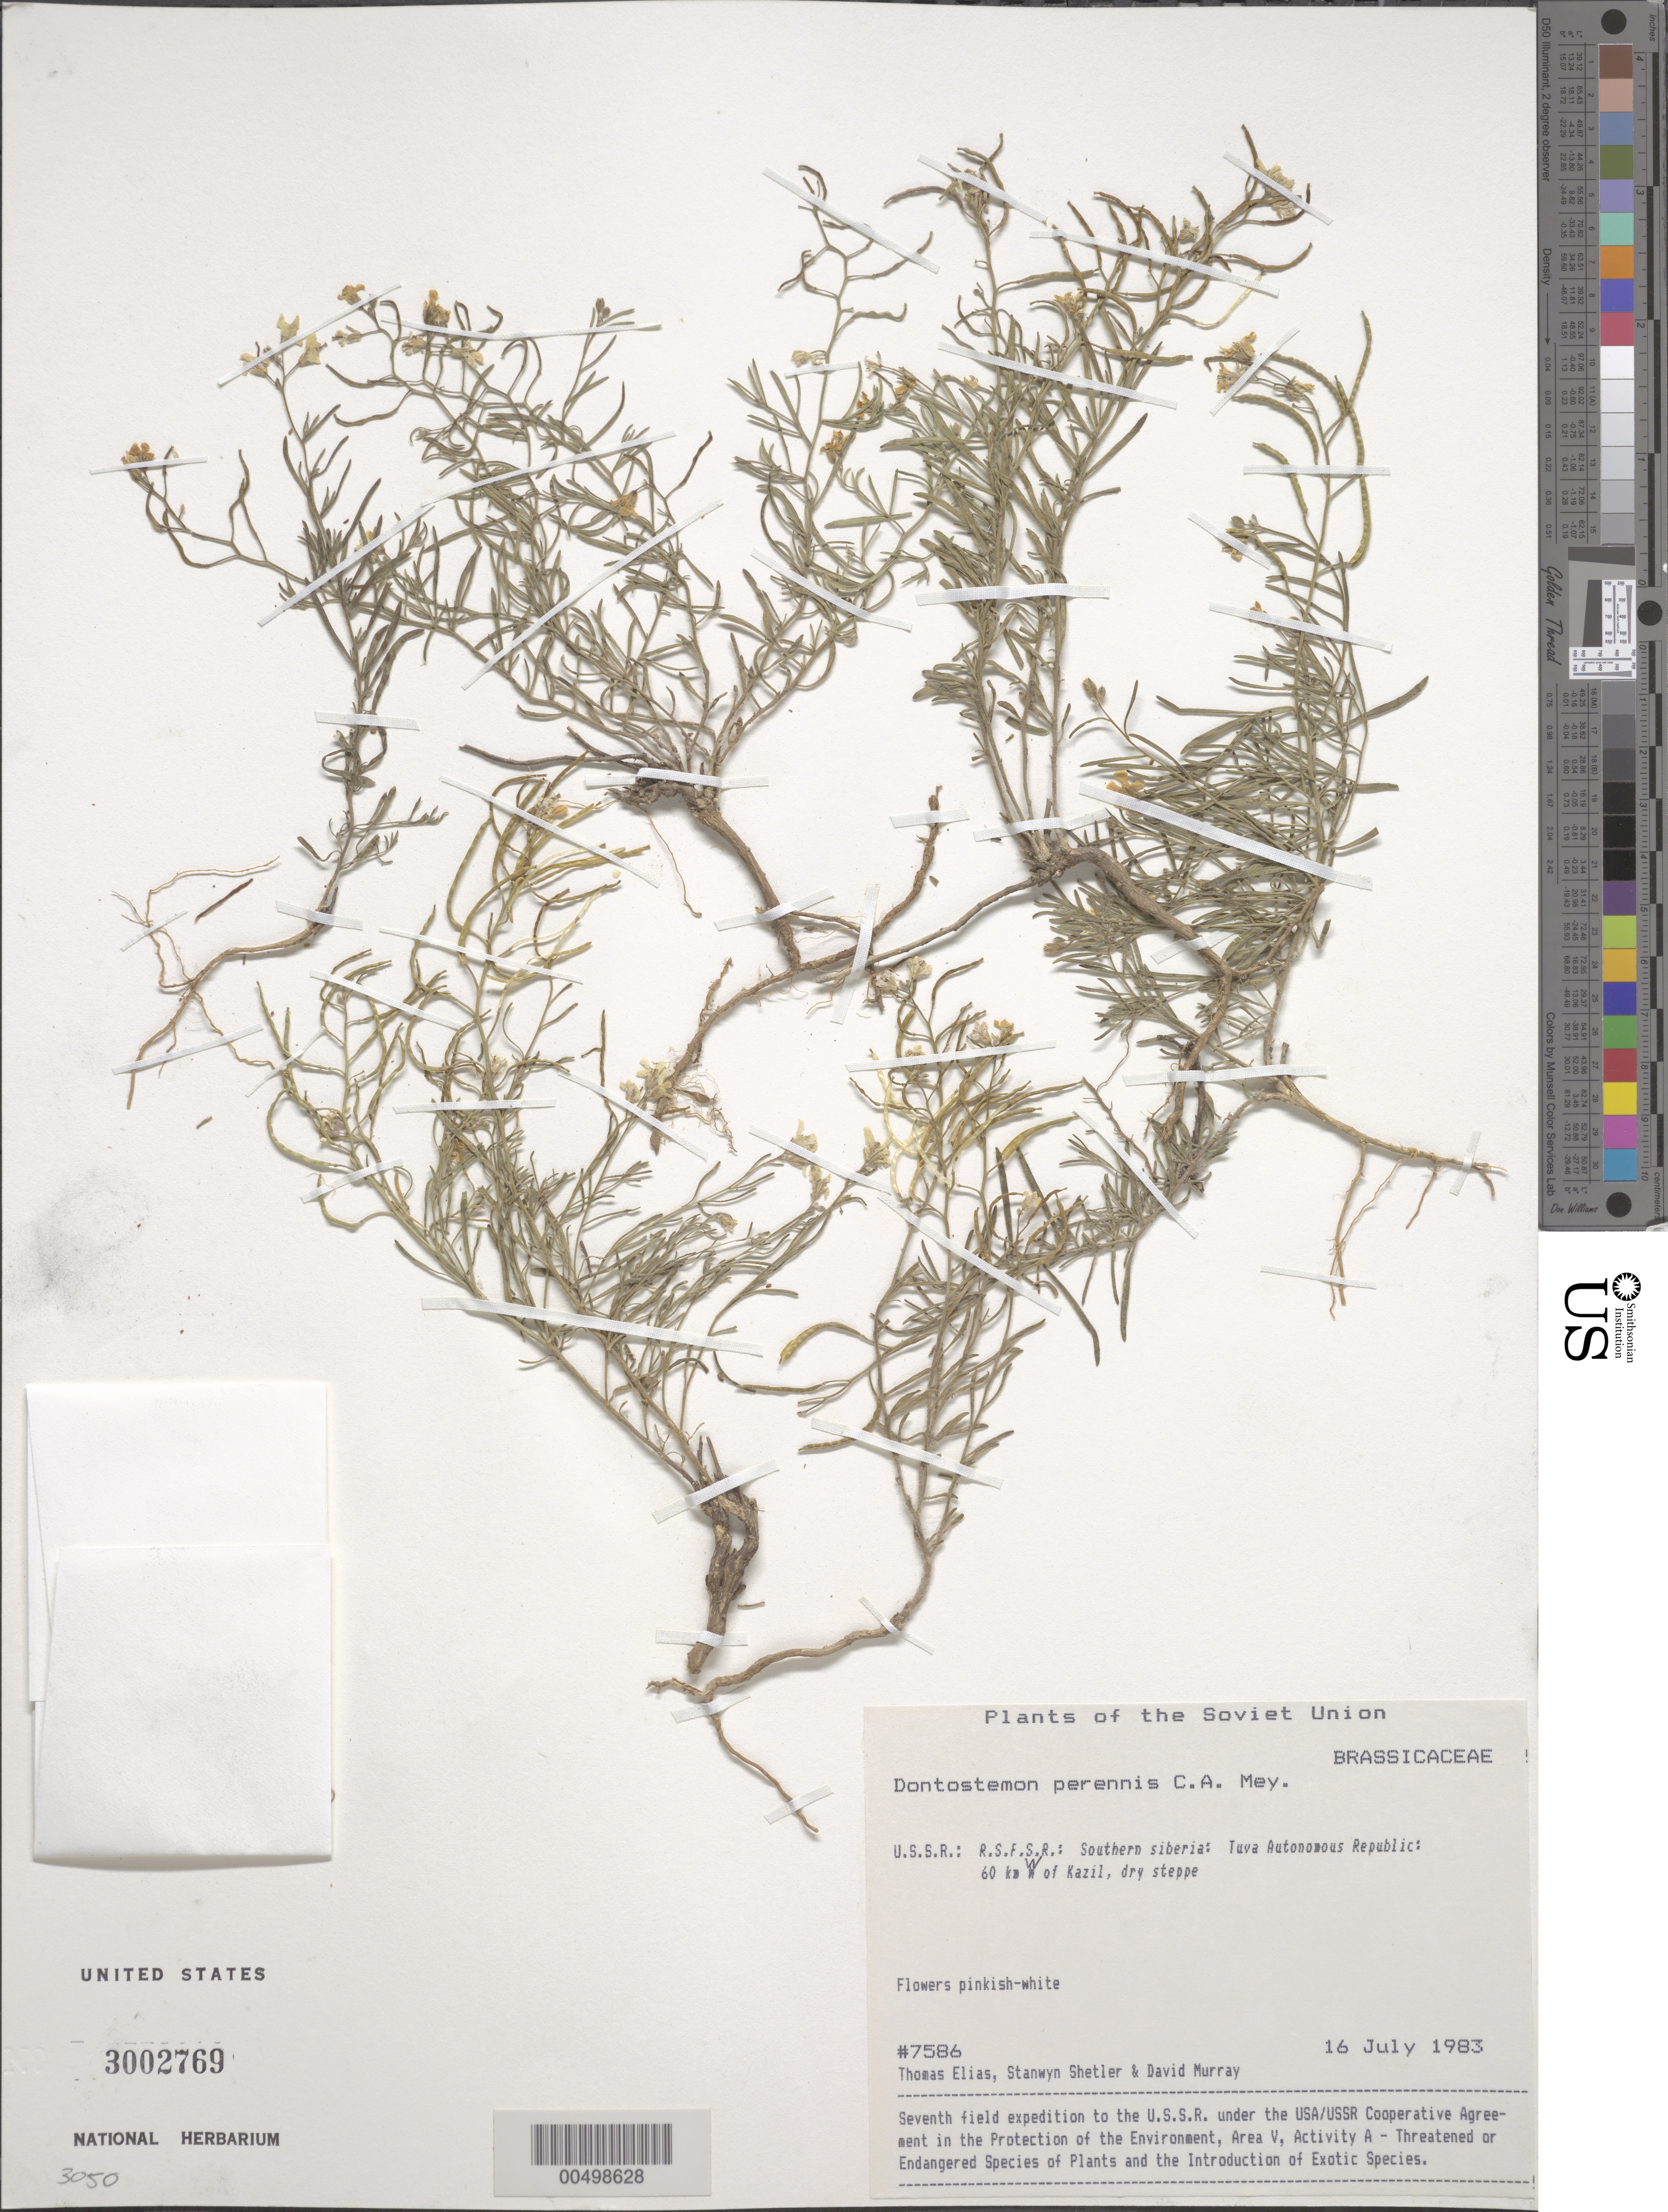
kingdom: Plantae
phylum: Tracheophyta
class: Magnoliopsida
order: Brassicales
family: Brassicaceae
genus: Dontostemon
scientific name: Dontostemon perennis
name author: C.A. Mey.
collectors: T. Elias, S. Shetler & D. F. Murray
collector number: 7586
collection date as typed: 16 Jul 1983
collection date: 1983-07-16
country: Russian Federation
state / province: Tuva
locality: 60 km W of Kazil [Kyzyl]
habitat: dry steppe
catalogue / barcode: US 3002769